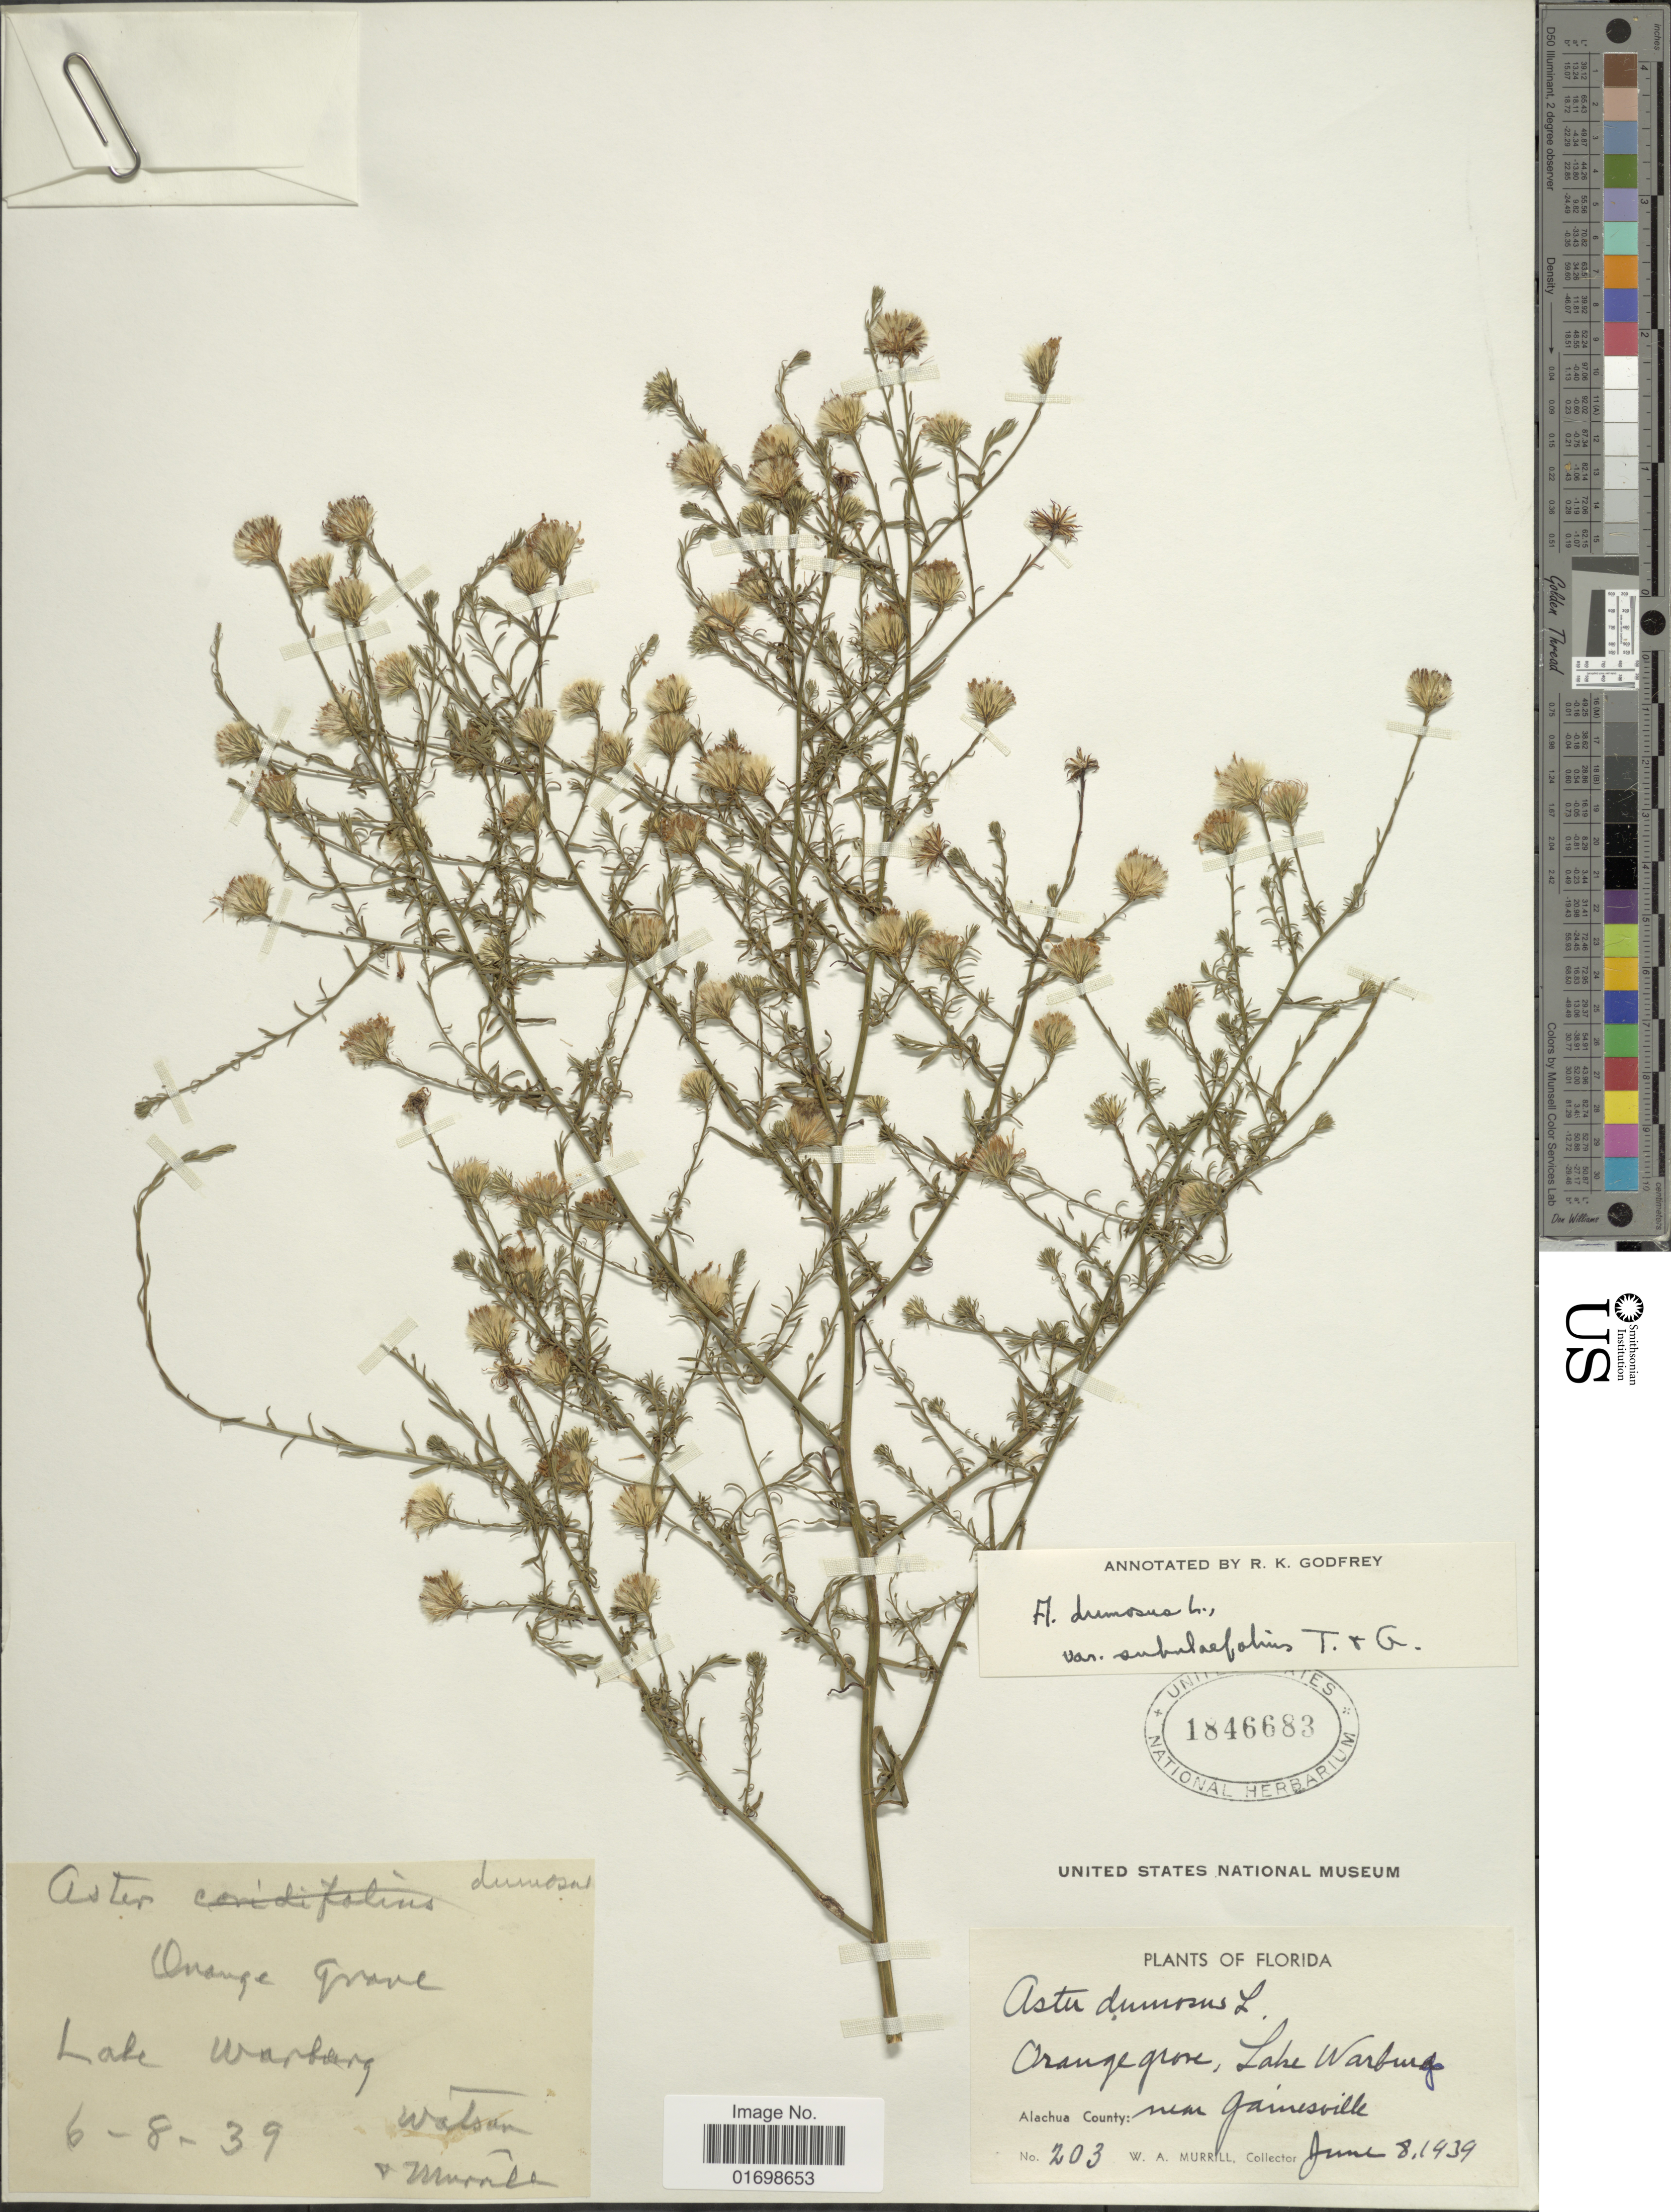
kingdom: Plantae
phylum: Tracheophyta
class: Magnoliopsida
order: Asterales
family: Asteraceae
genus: Symphyotrichum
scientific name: Symphyotrichum dumosum var. coridifolium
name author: (Michx.) Semple et al.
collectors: W. A. Murrill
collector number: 203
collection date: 1939-06-08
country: United States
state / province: Florida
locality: Orange Grove, Lake Wauburg near Gainesville. Alachua County.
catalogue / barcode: US 1846683